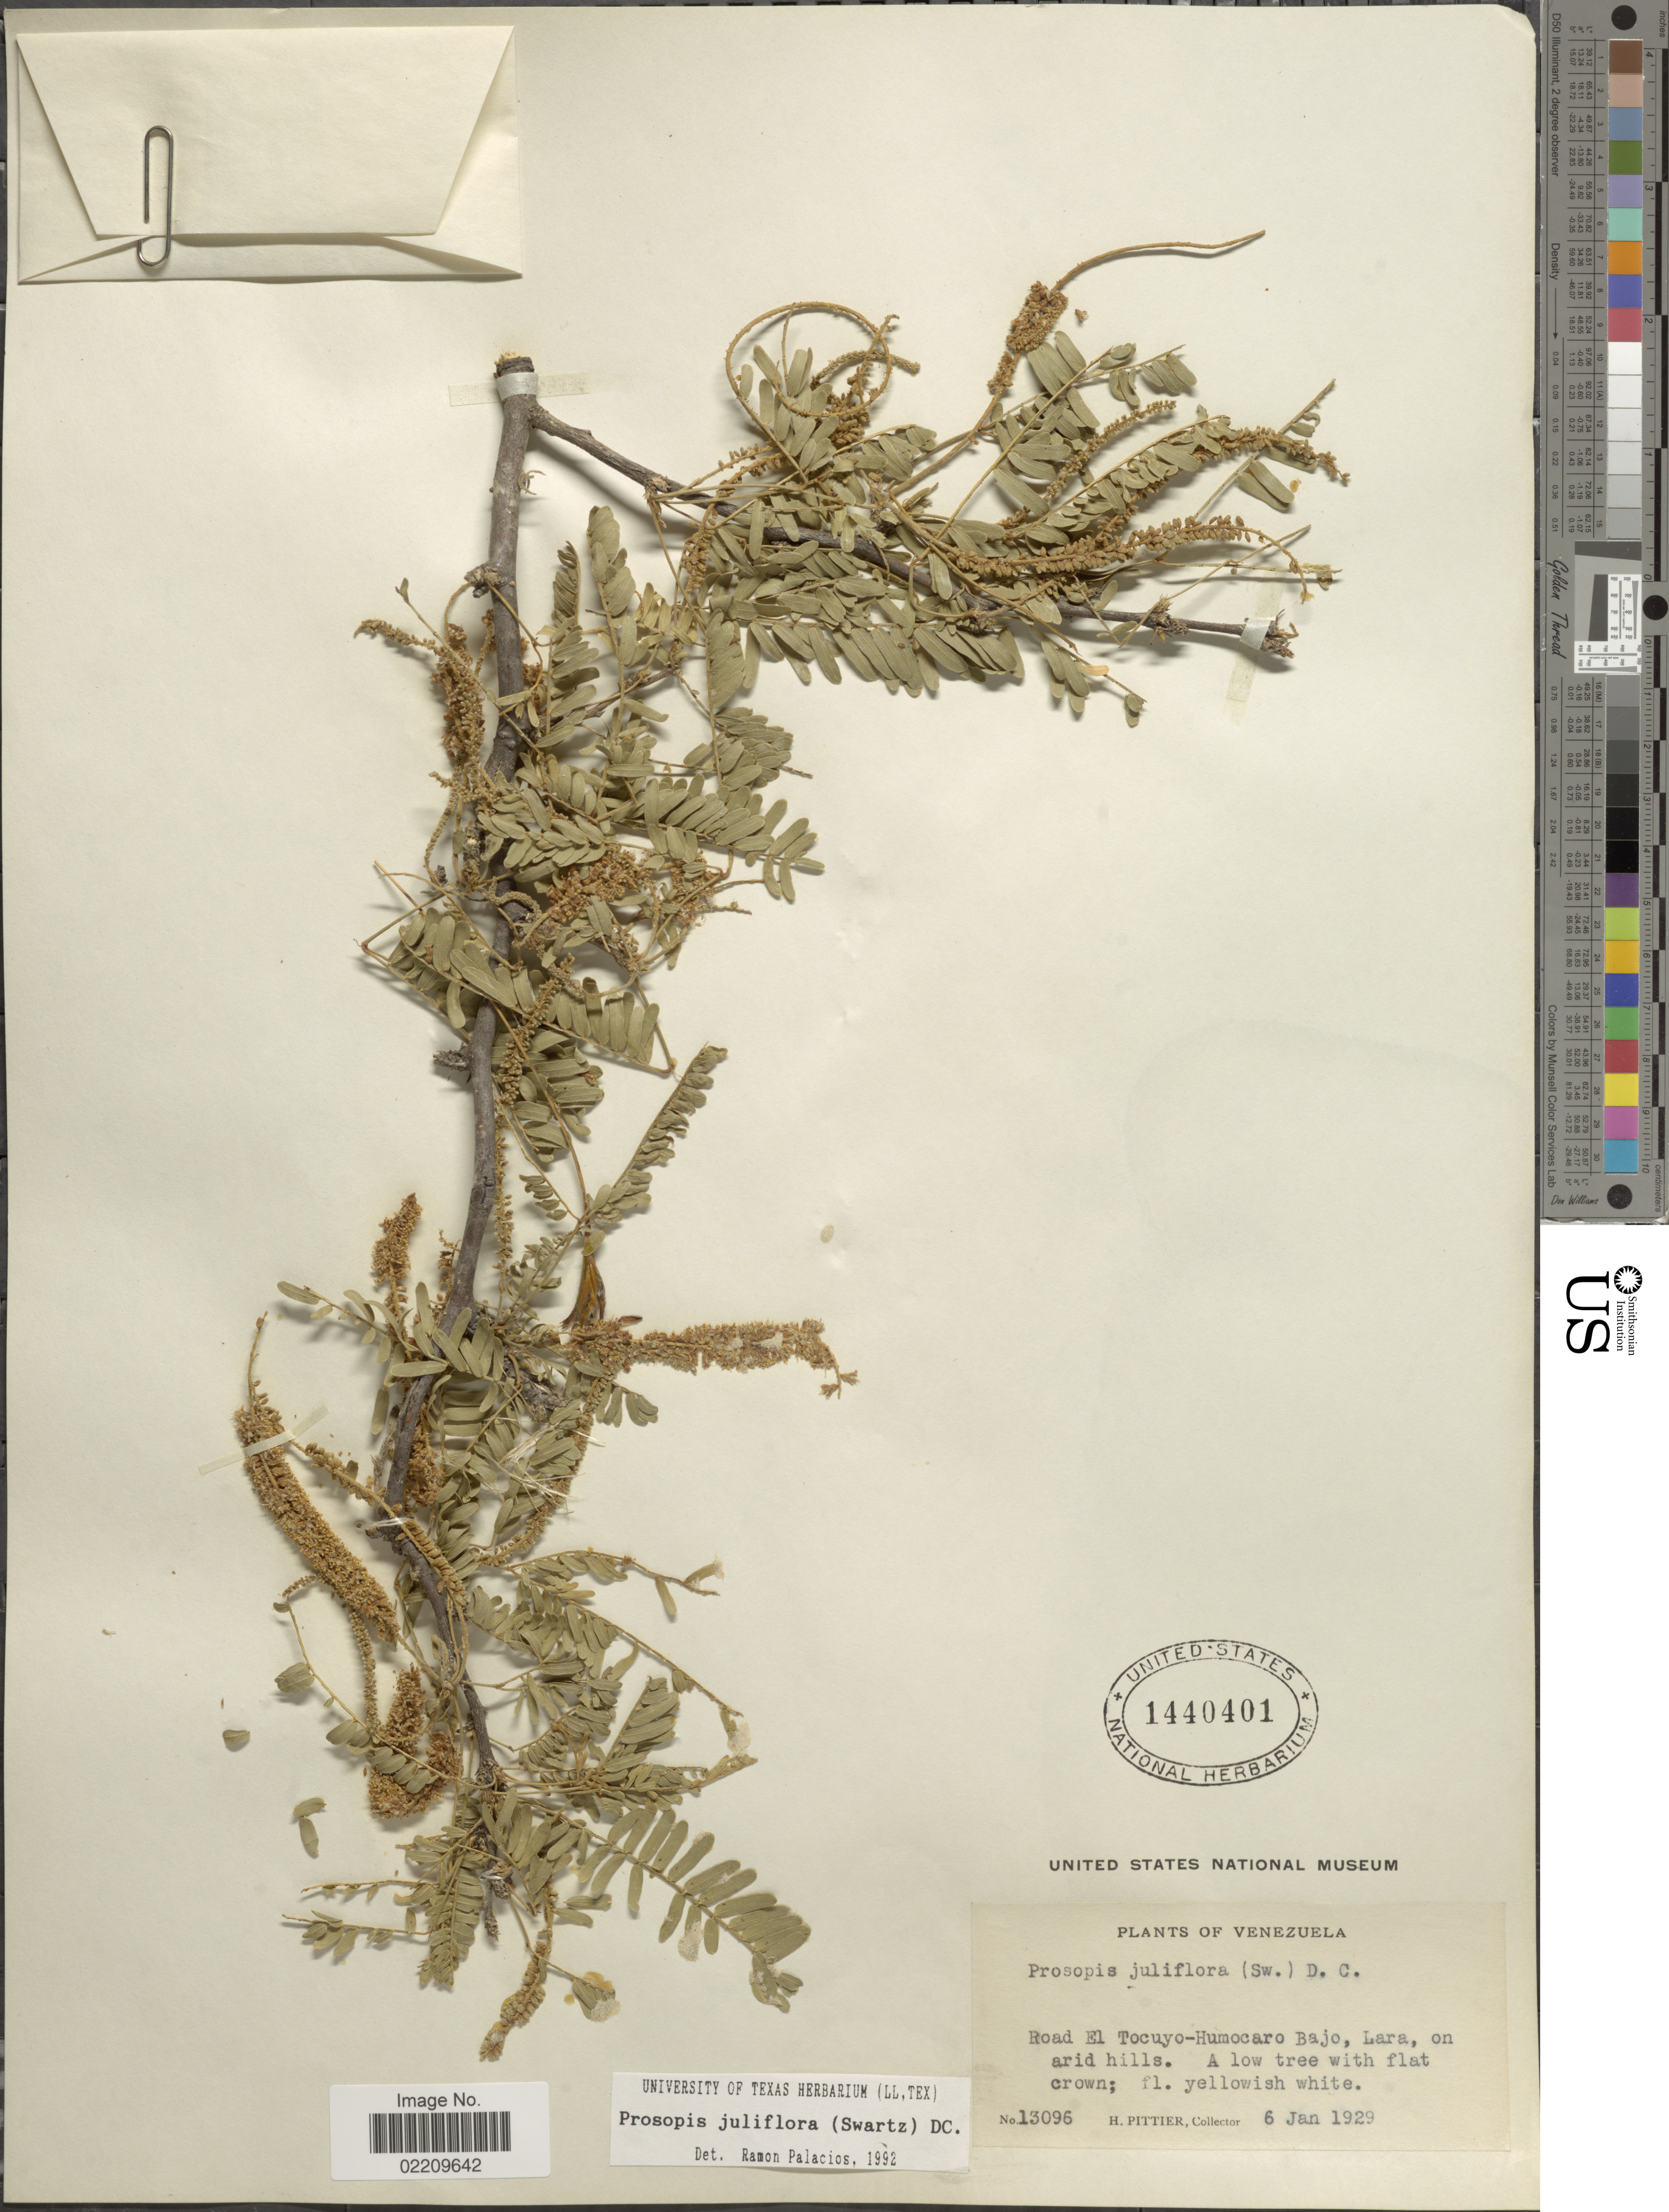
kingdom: Plantae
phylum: Tracheophyta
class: Magnoliopsida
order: Fabales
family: Fabaceae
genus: Neltuma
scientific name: Neltuma juliflora var. juliflora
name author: (Sw.) Raf.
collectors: H. F. Pittier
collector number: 13096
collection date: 1929-01-06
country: Venezuela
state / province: Lara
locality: Road E Tocuyo-Humocaro, Lara, on arid hills.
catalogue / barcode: US 1440401